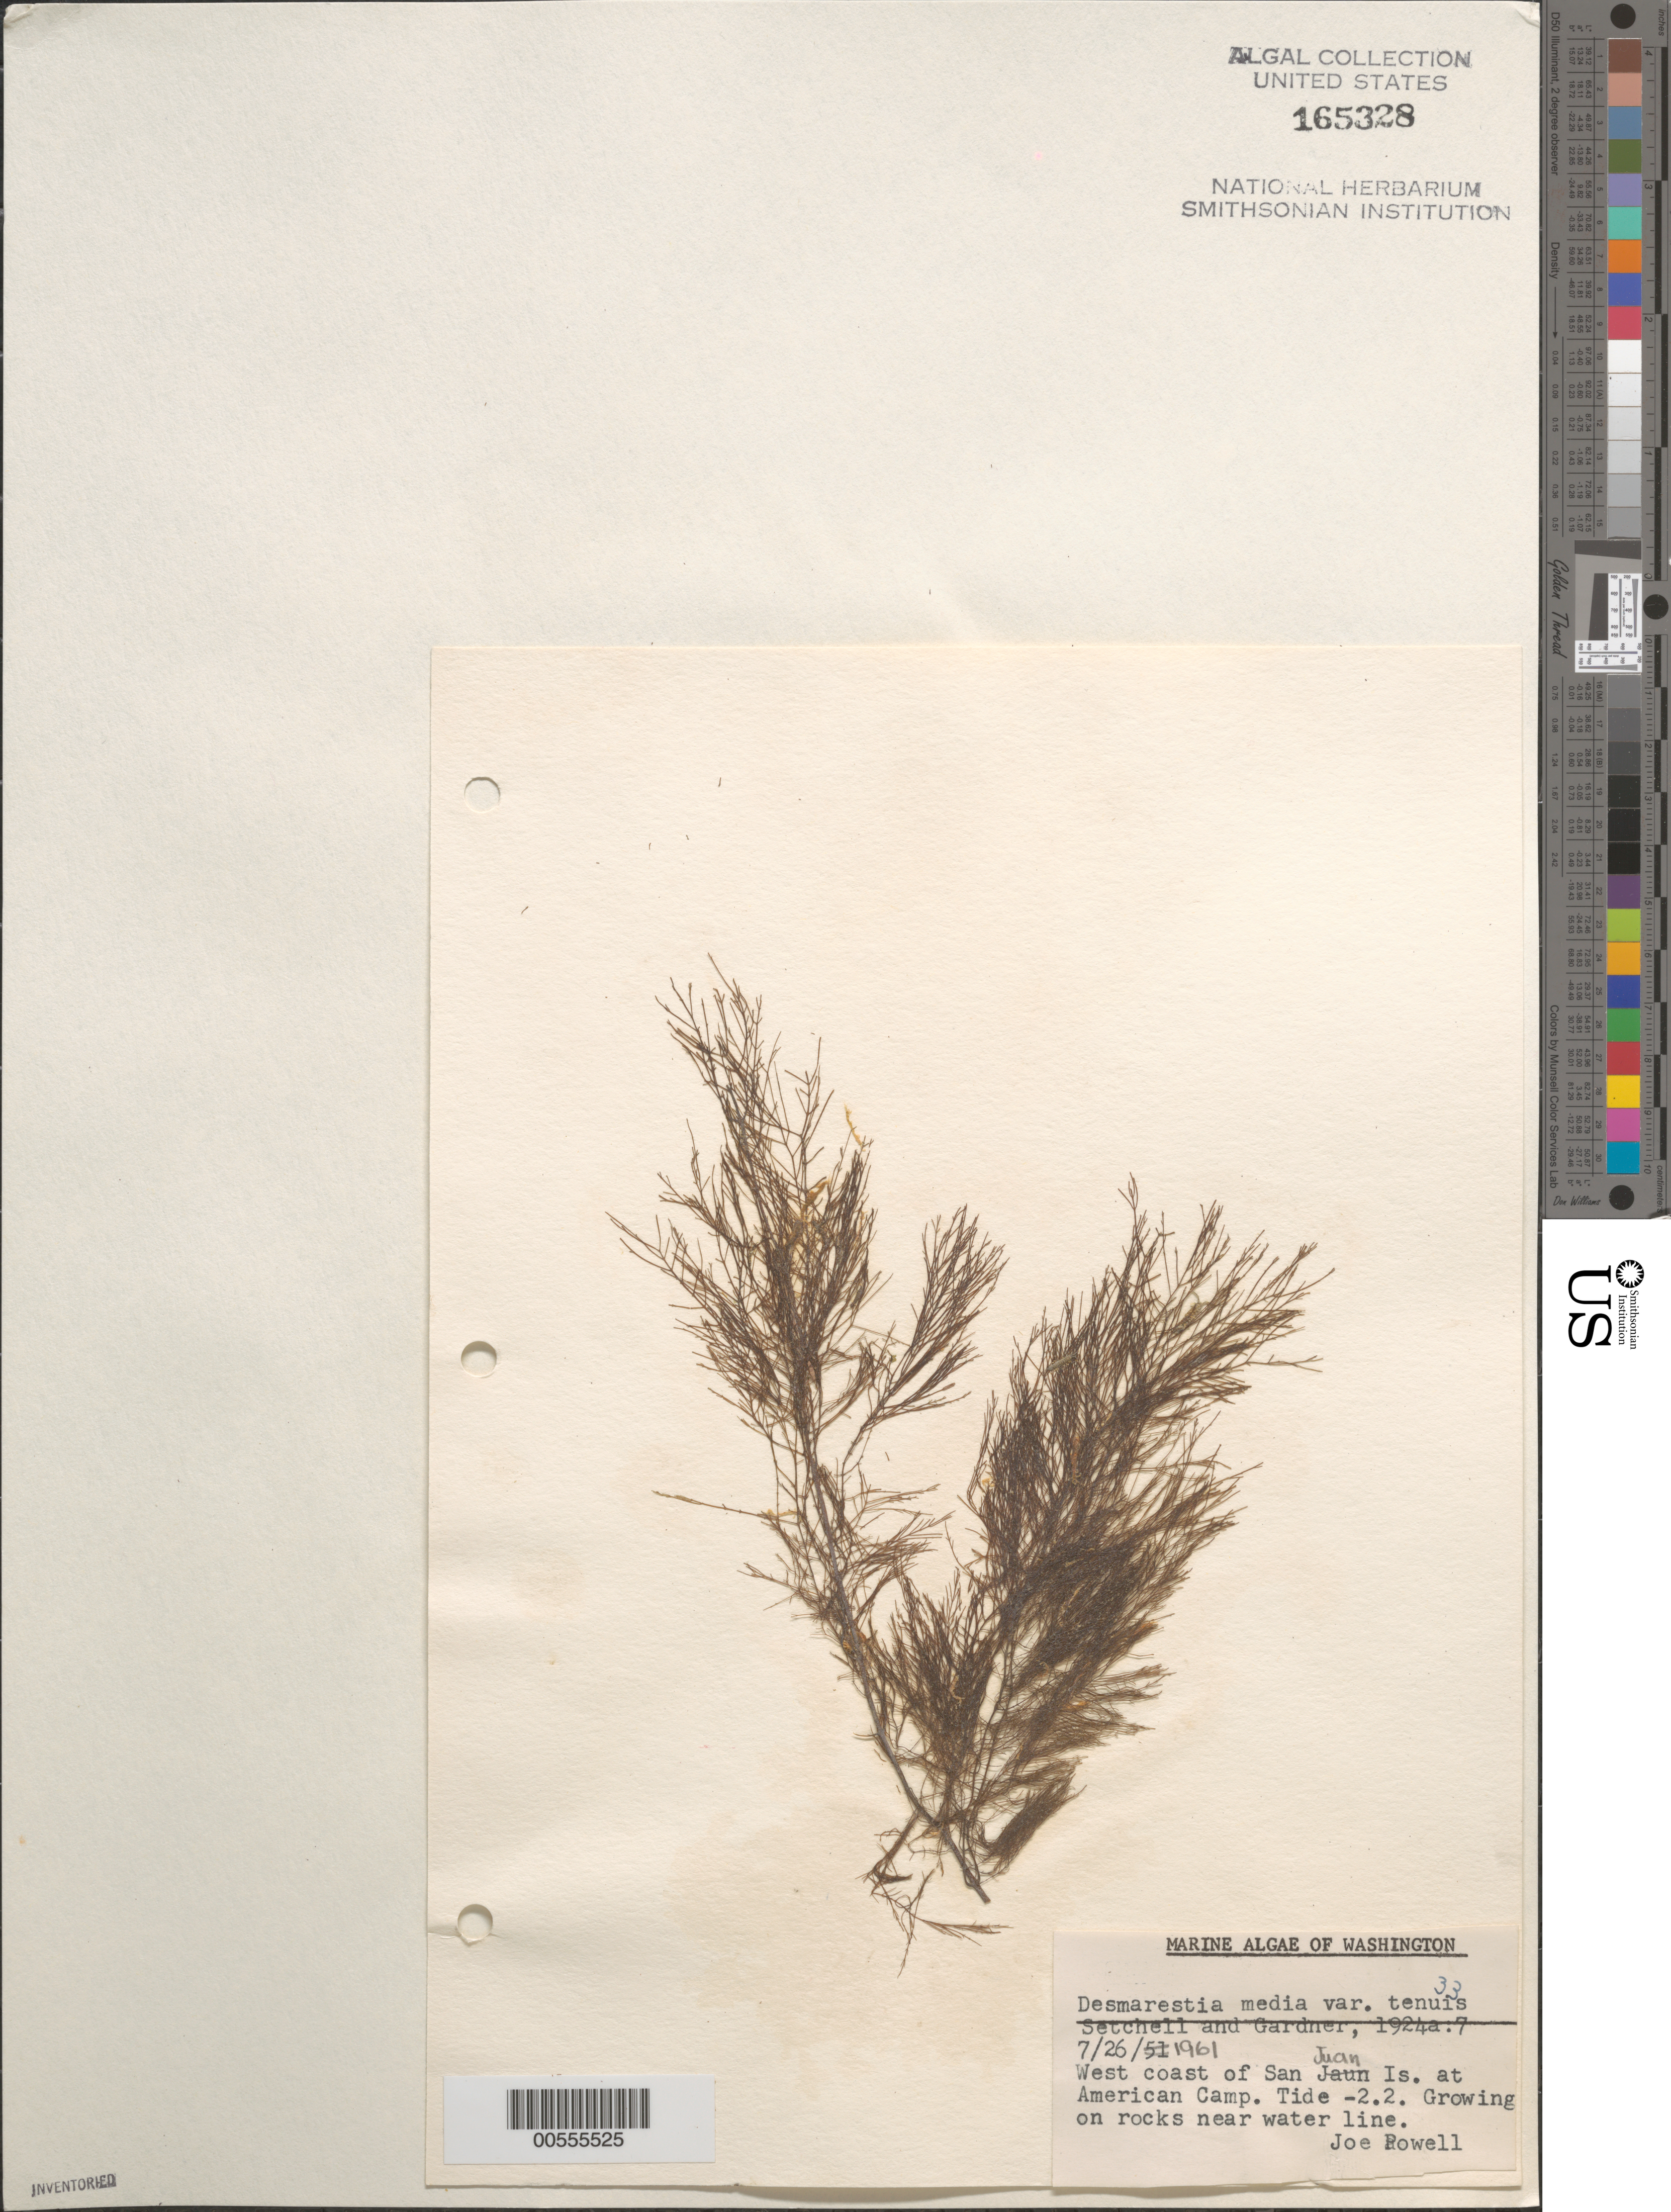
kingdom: Chromista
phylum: Ochrophyta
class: Phaeophyceae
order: Desmarestiales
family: Desmarestiaceae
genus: Desmarestia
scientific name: Desmarestia aculeata f. media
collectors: J. Powell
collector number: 33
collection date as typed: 26 Jul 1961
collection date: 1961-07-26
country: United States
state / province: Washington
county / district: San Juan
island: San Juan Island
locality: American Camp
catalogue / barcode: US 165328